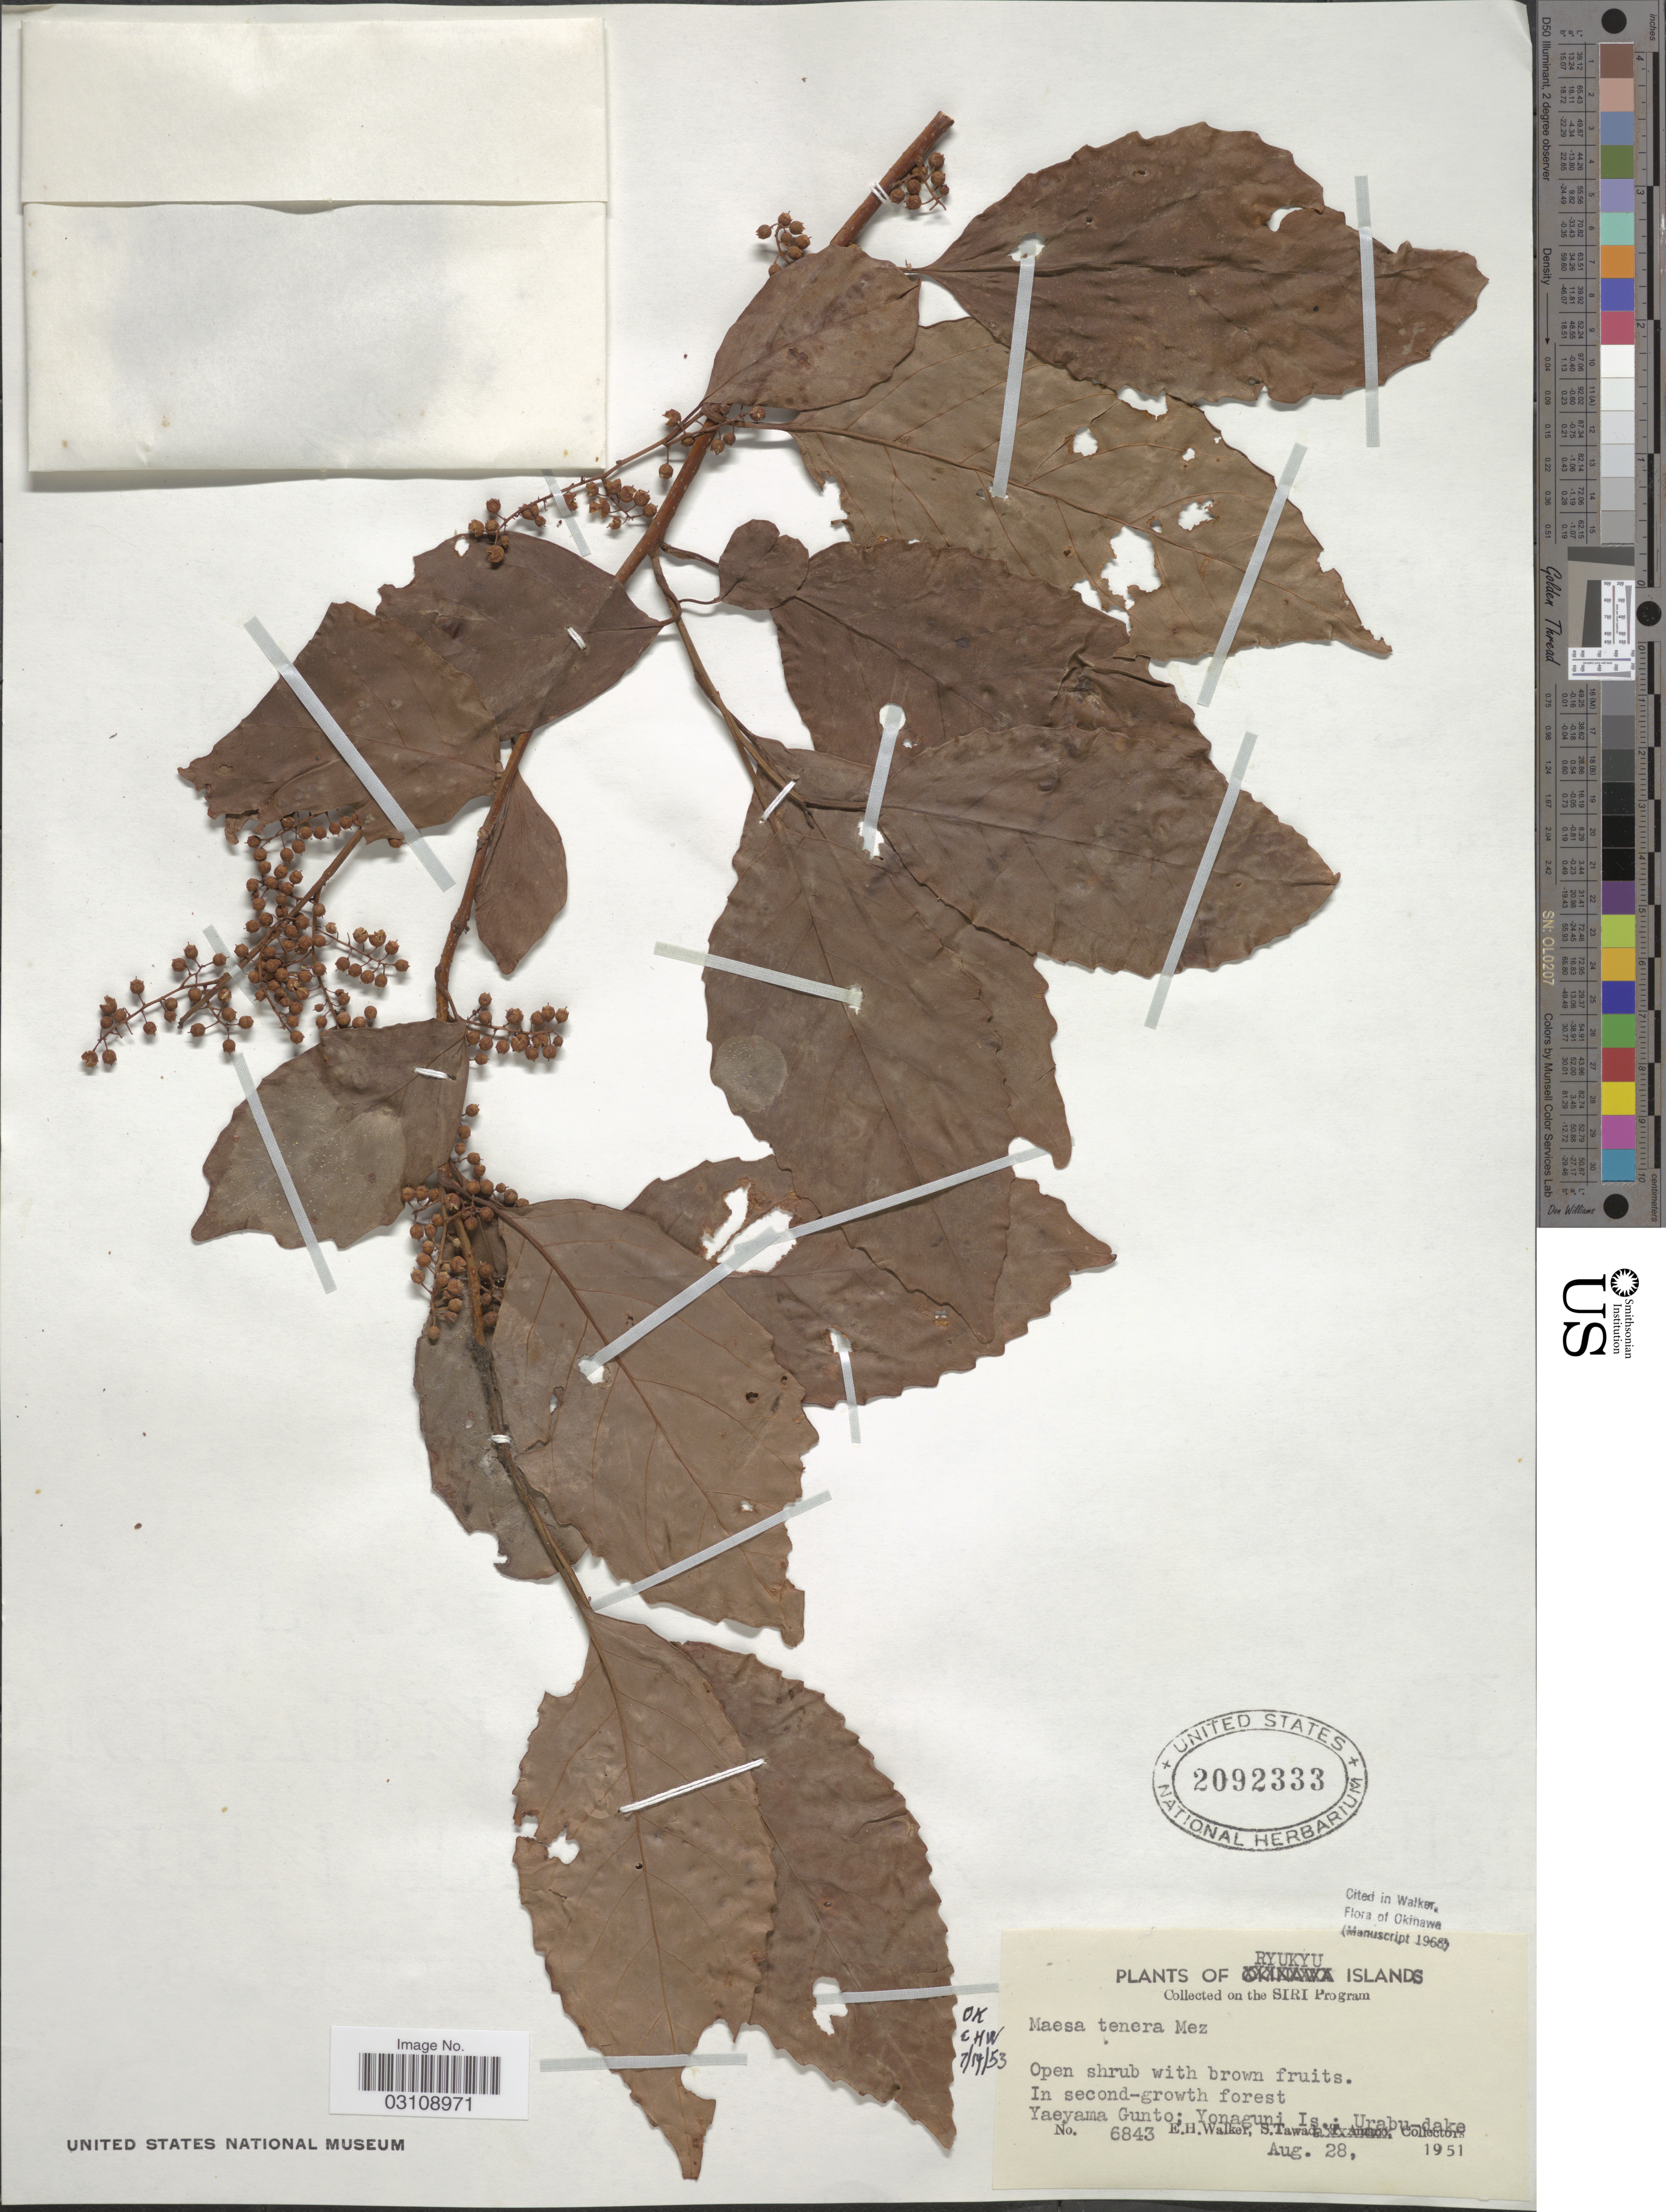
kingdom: Plantae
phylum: Tracheophyta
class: Magnoliopsida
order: Ericales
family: Primulaceae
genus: Maesa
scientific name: Maesa tenera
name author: Mez in Engl.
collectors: E. H. Walker & S. Tawada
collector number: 6843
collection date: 1951-08-28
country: Japan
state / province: Okinawa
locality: Ryukyu Islands. Yaeyama Gunto; Yonoguni Is.: Urabu-dake.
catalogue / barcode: US 2092333